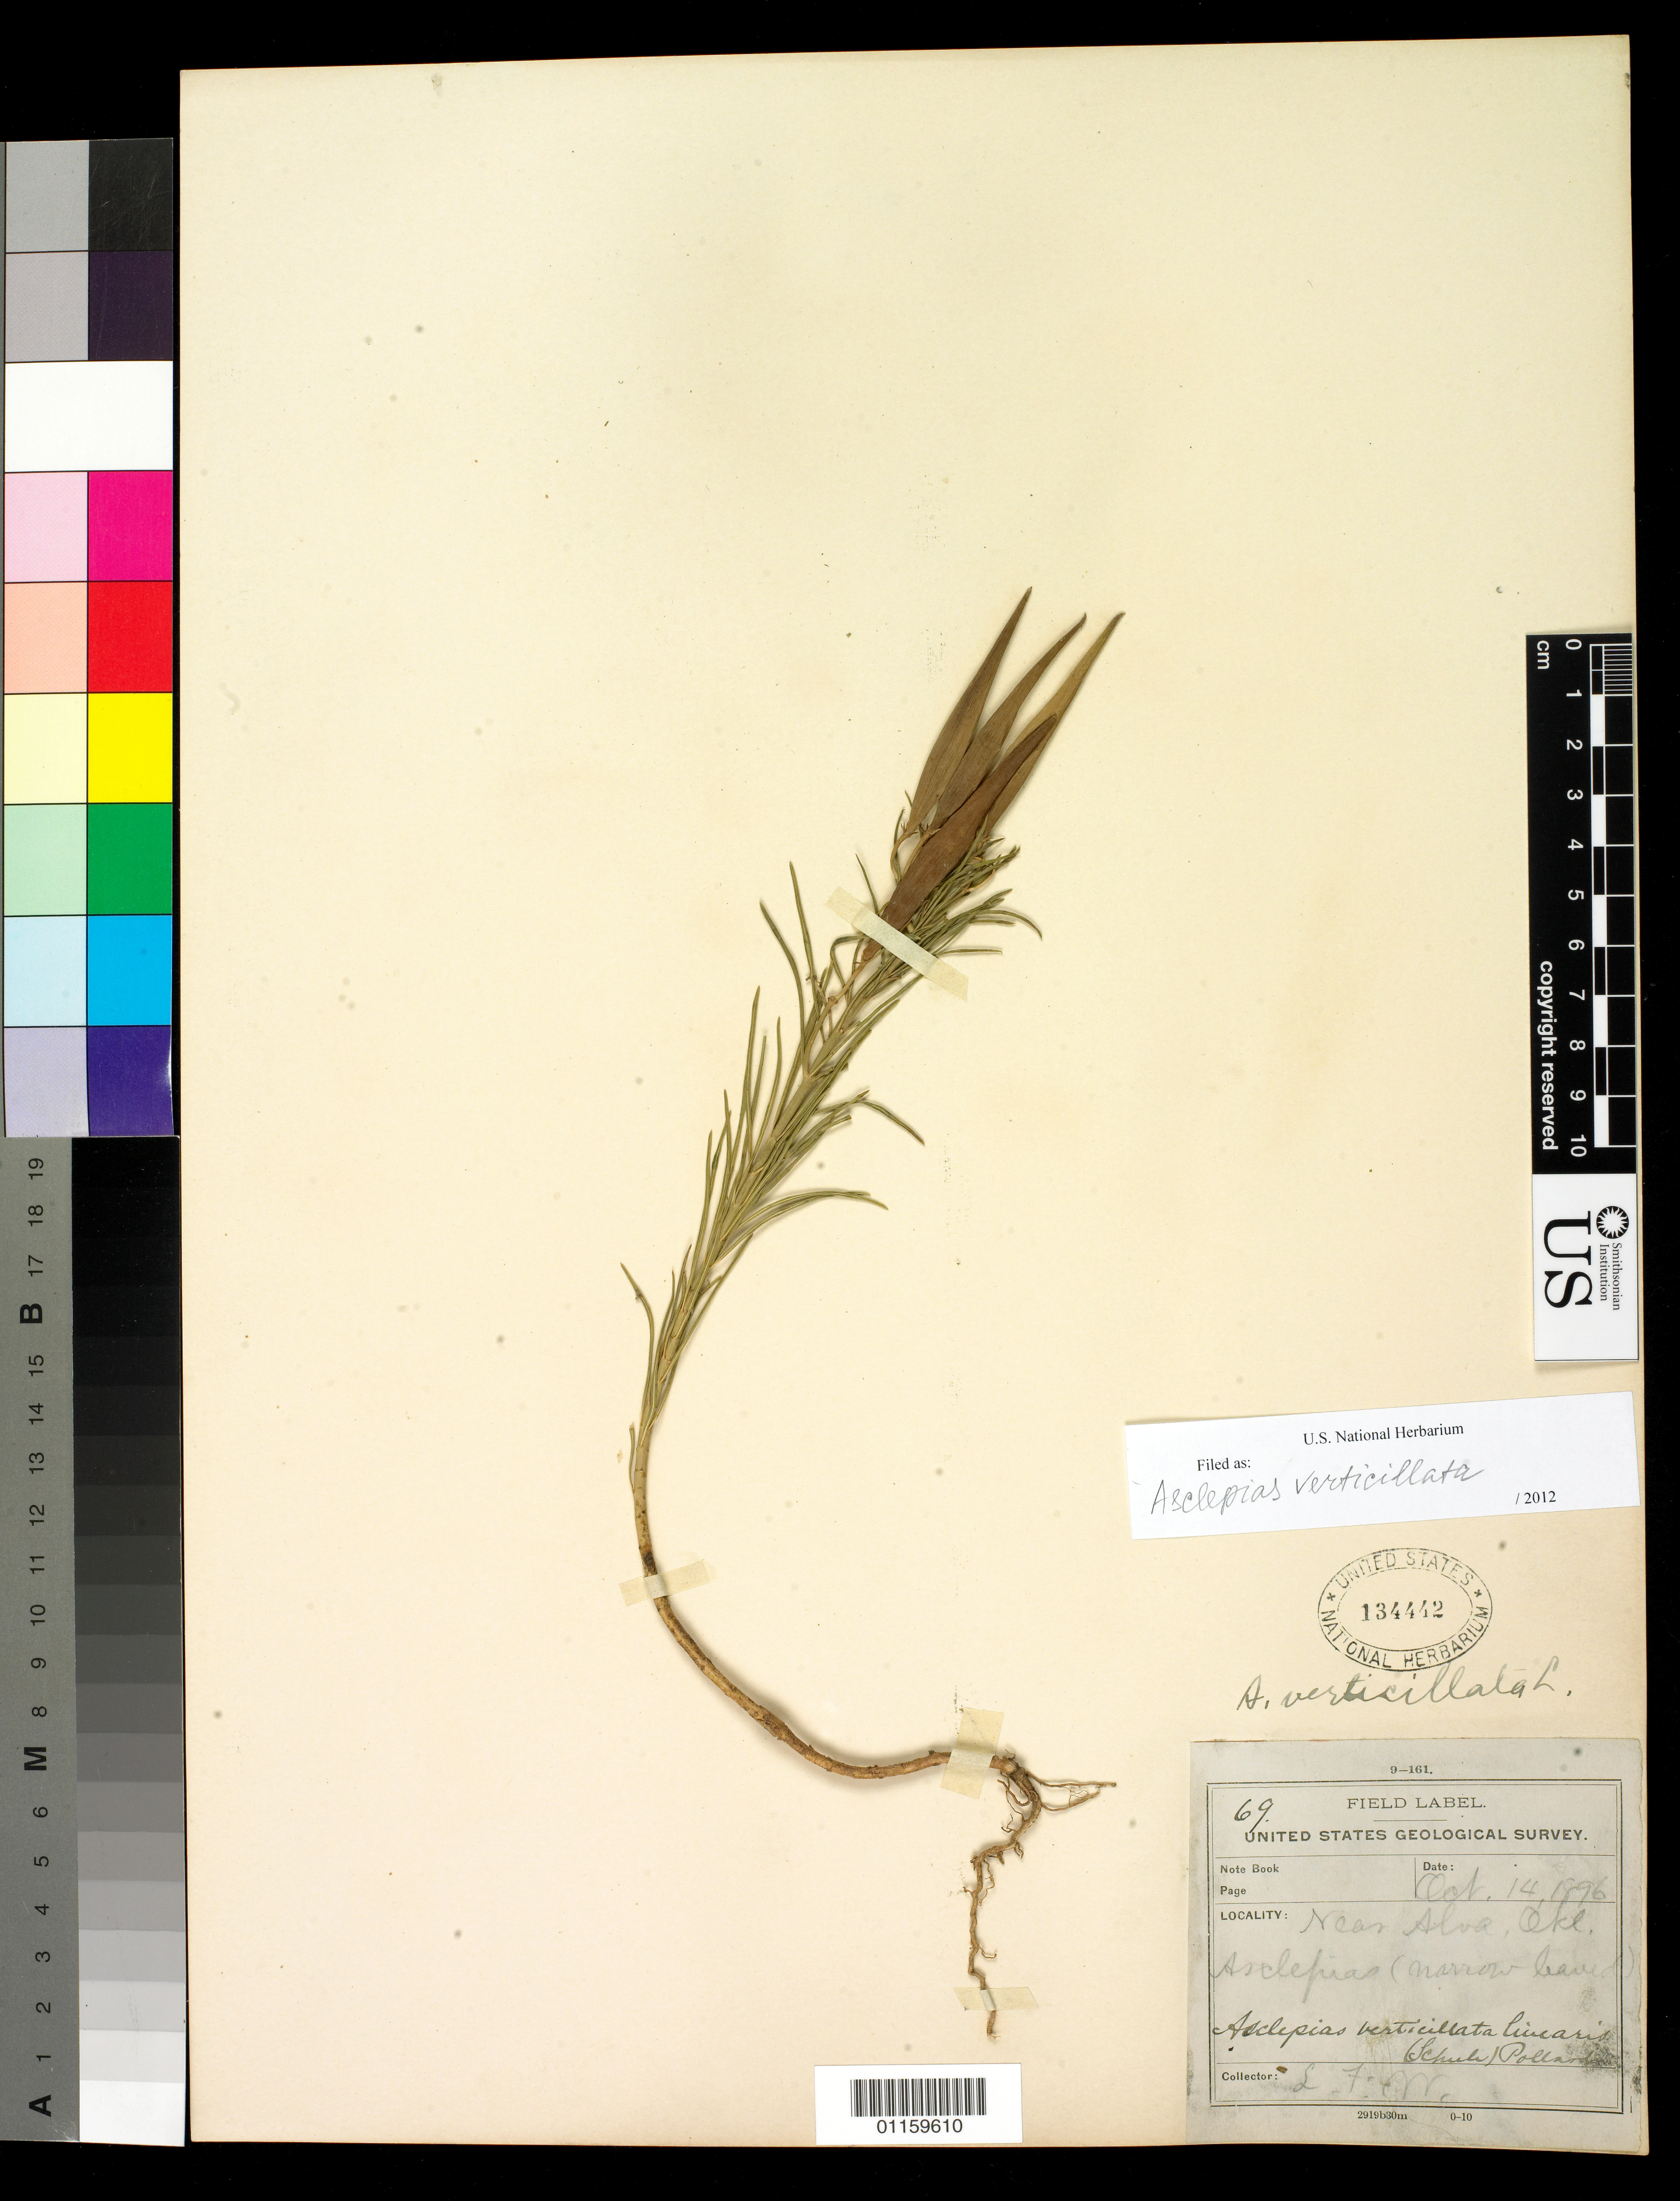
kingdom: Plantae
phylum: Tracheophyta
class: Magnoliopsida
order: Gentianales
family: Apocynaceae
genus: Asclepias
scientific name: Asclepias verticillata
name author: L.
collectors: L. F. Ward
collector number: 69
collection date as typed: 14 Oct 1896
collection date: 1896-10-14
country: United States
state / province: Oklahoma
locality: near Alva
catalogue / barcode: US 134442